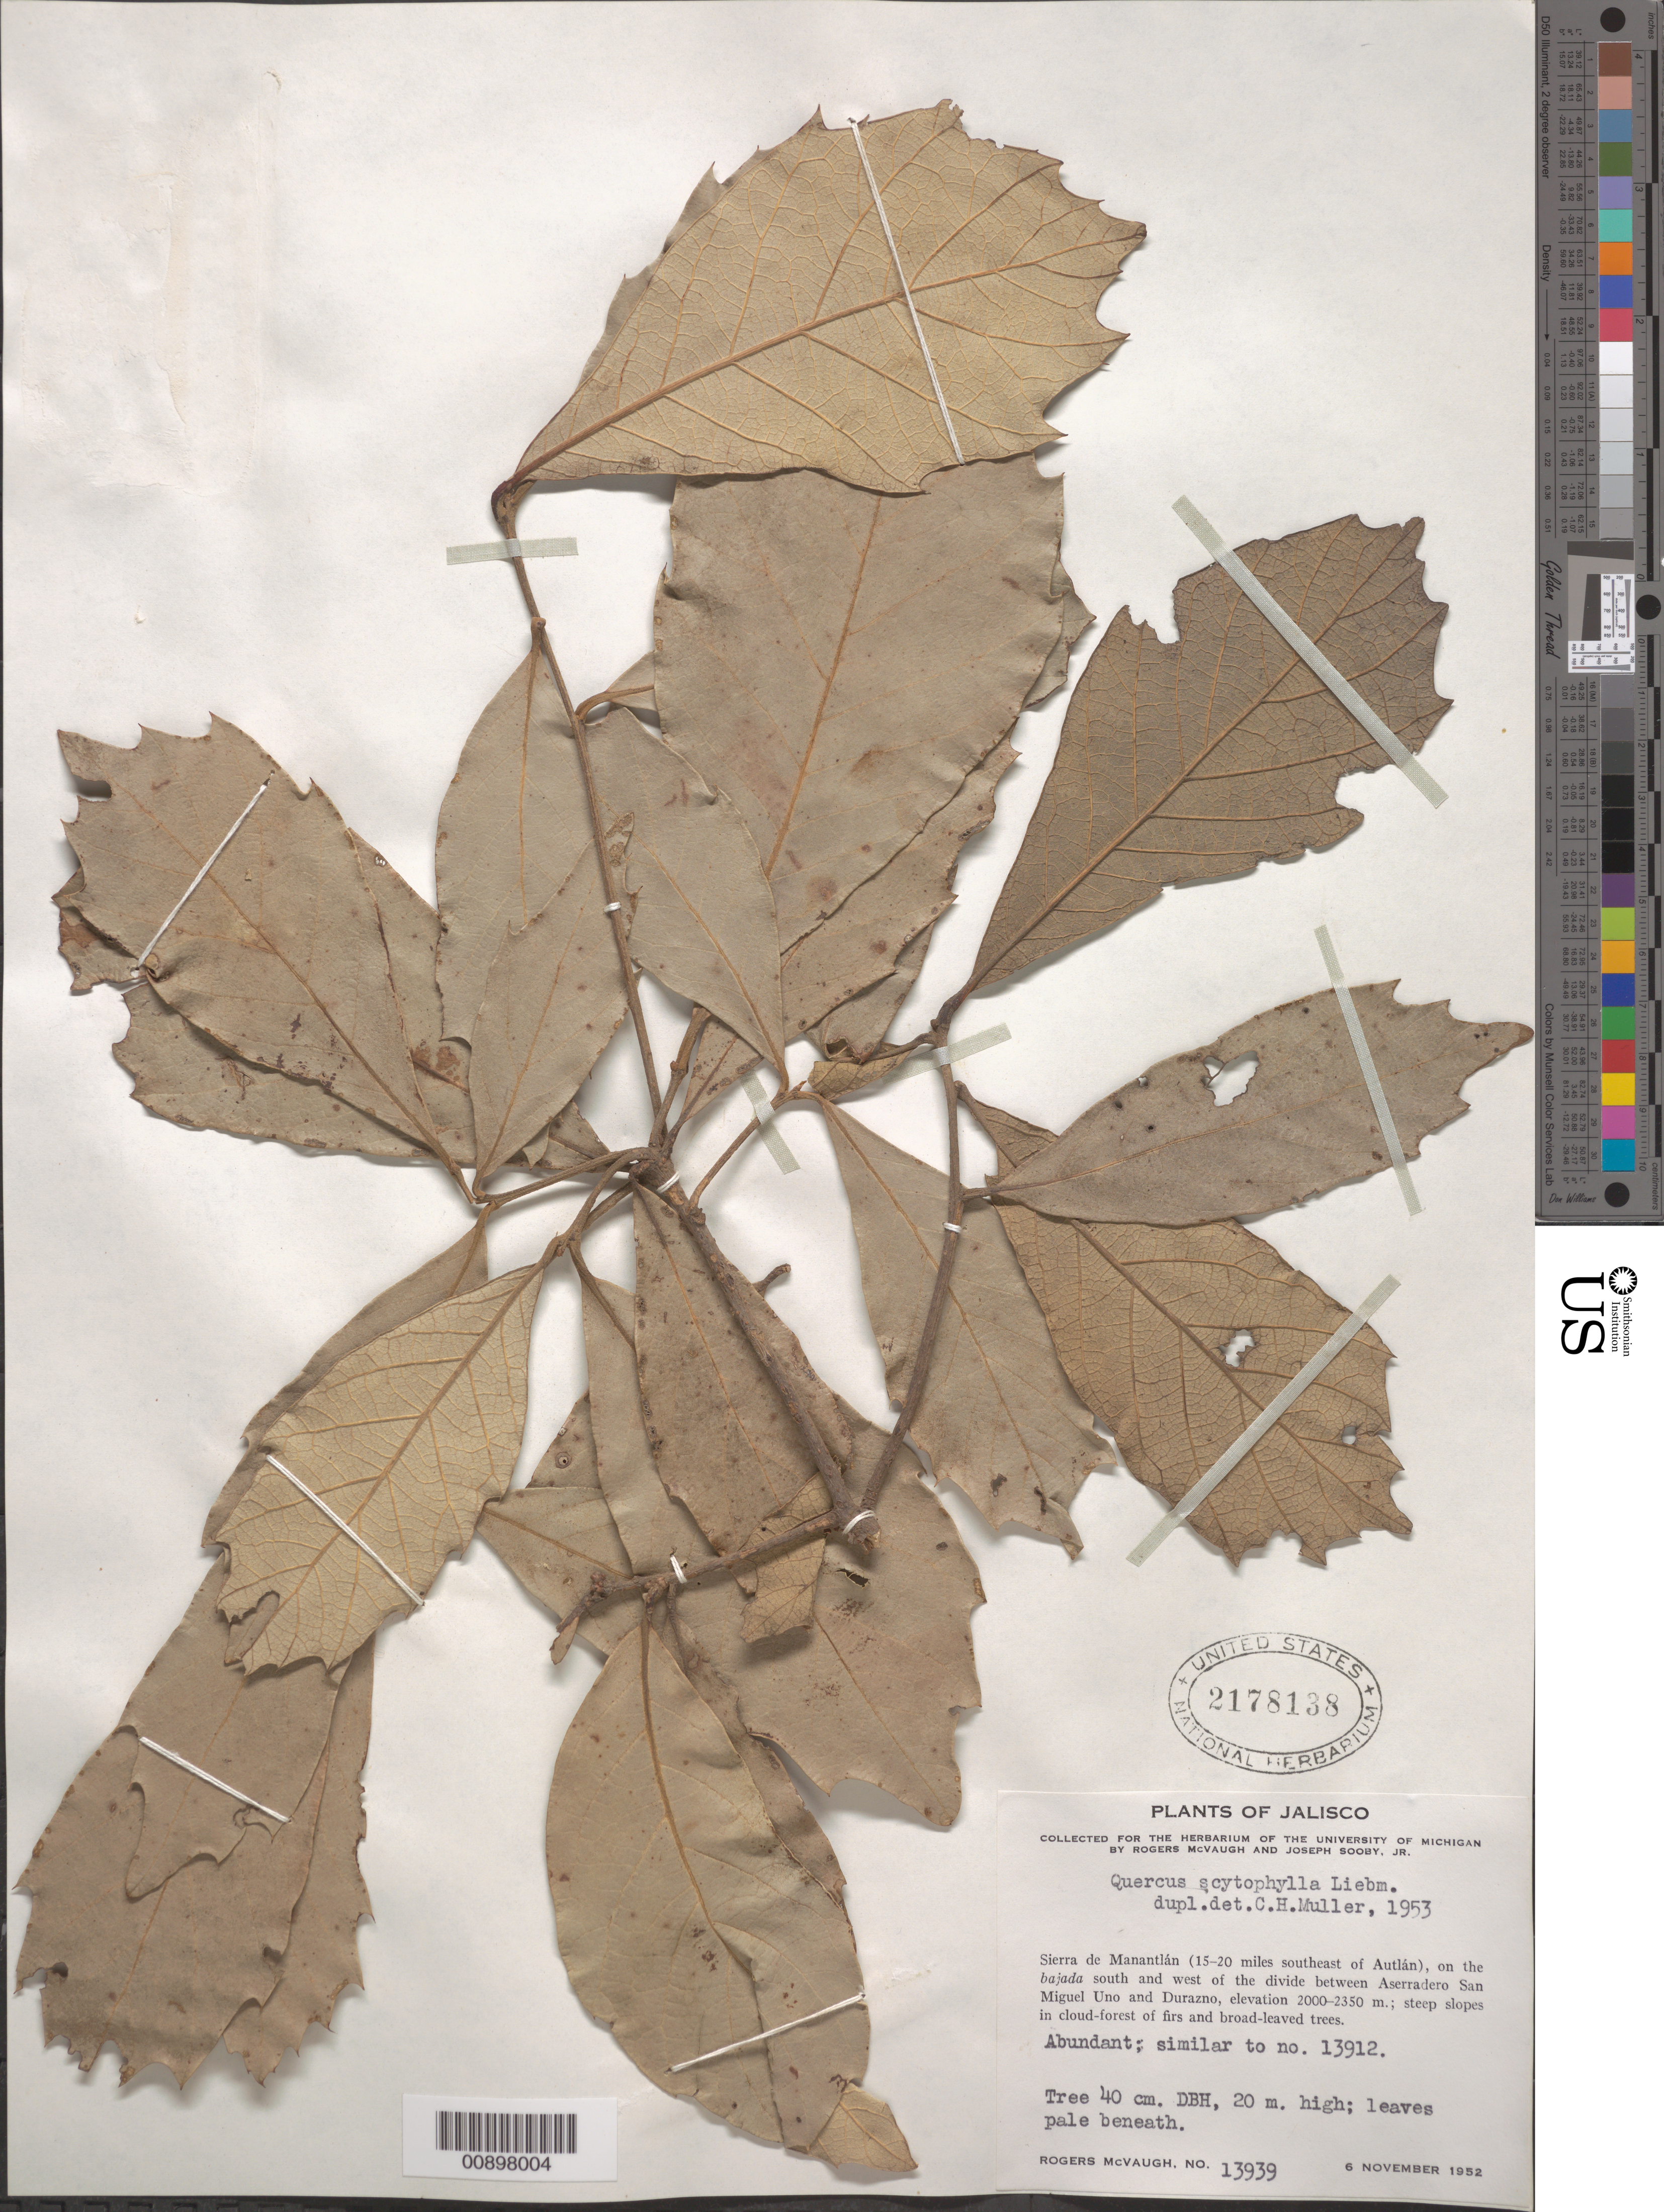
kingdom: Plantae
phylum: Tracheophyta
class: Magnoliopsida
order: Fagales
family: Fagaceae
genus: Quercus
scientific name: Quercus scytophylla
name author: Liebm.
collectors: R. McVaugh & J. Sooby Jr.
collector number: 13939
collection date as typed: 06 Nov 1952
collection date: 1952-11-06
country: Mexico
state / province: Jalisco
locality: Sierra de Manantlán (15-20 miles southeast of Autlán), on the bajada south and west of the divide between Aserradero San Miguel Uno and Durazno.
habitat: Steep slopes in cloud-forest of firs and broad-leaved trees.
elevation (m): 2350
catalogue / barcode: US 2178138